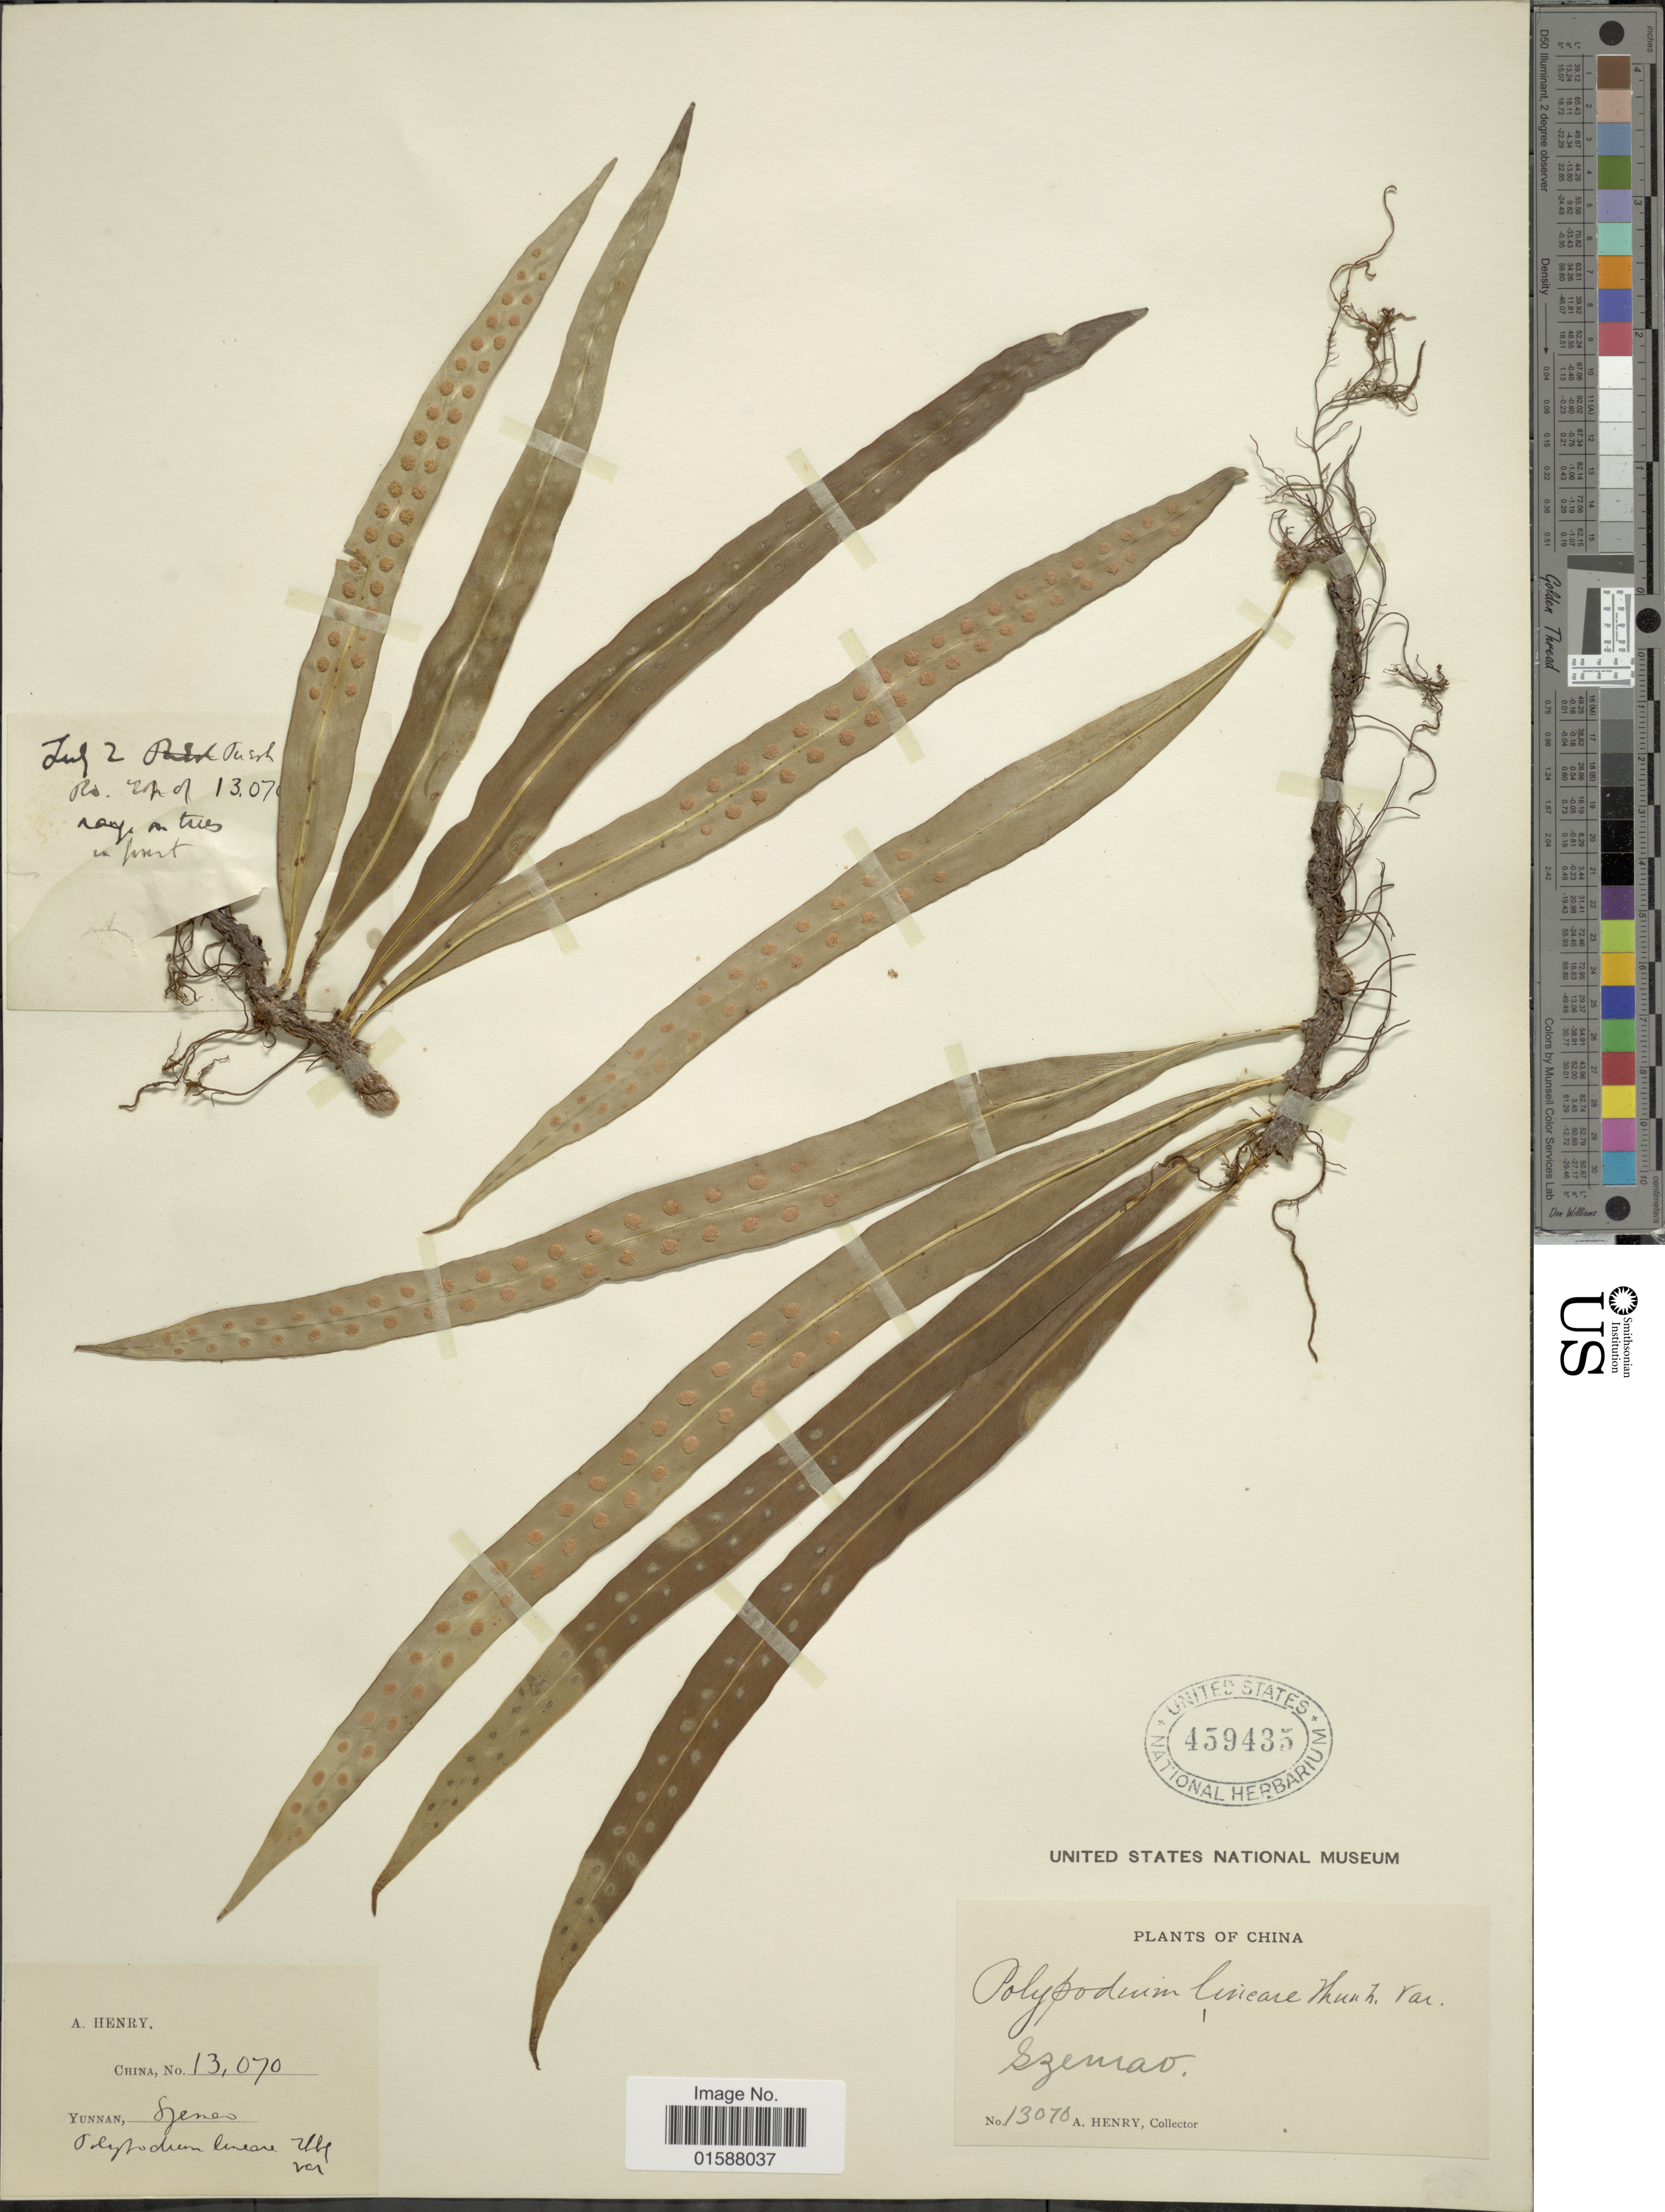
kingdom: Plantae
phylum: Tracheophyta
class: Polypodiopsida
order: Polypodiales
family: Polypodiaceae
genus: Lepisorus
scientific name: Lepisorus thunbergianus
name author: (Kaulf.) Ching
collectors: A. Henry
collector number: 13070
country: China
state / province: Yunnan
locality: Szemao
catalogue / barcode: US 459435